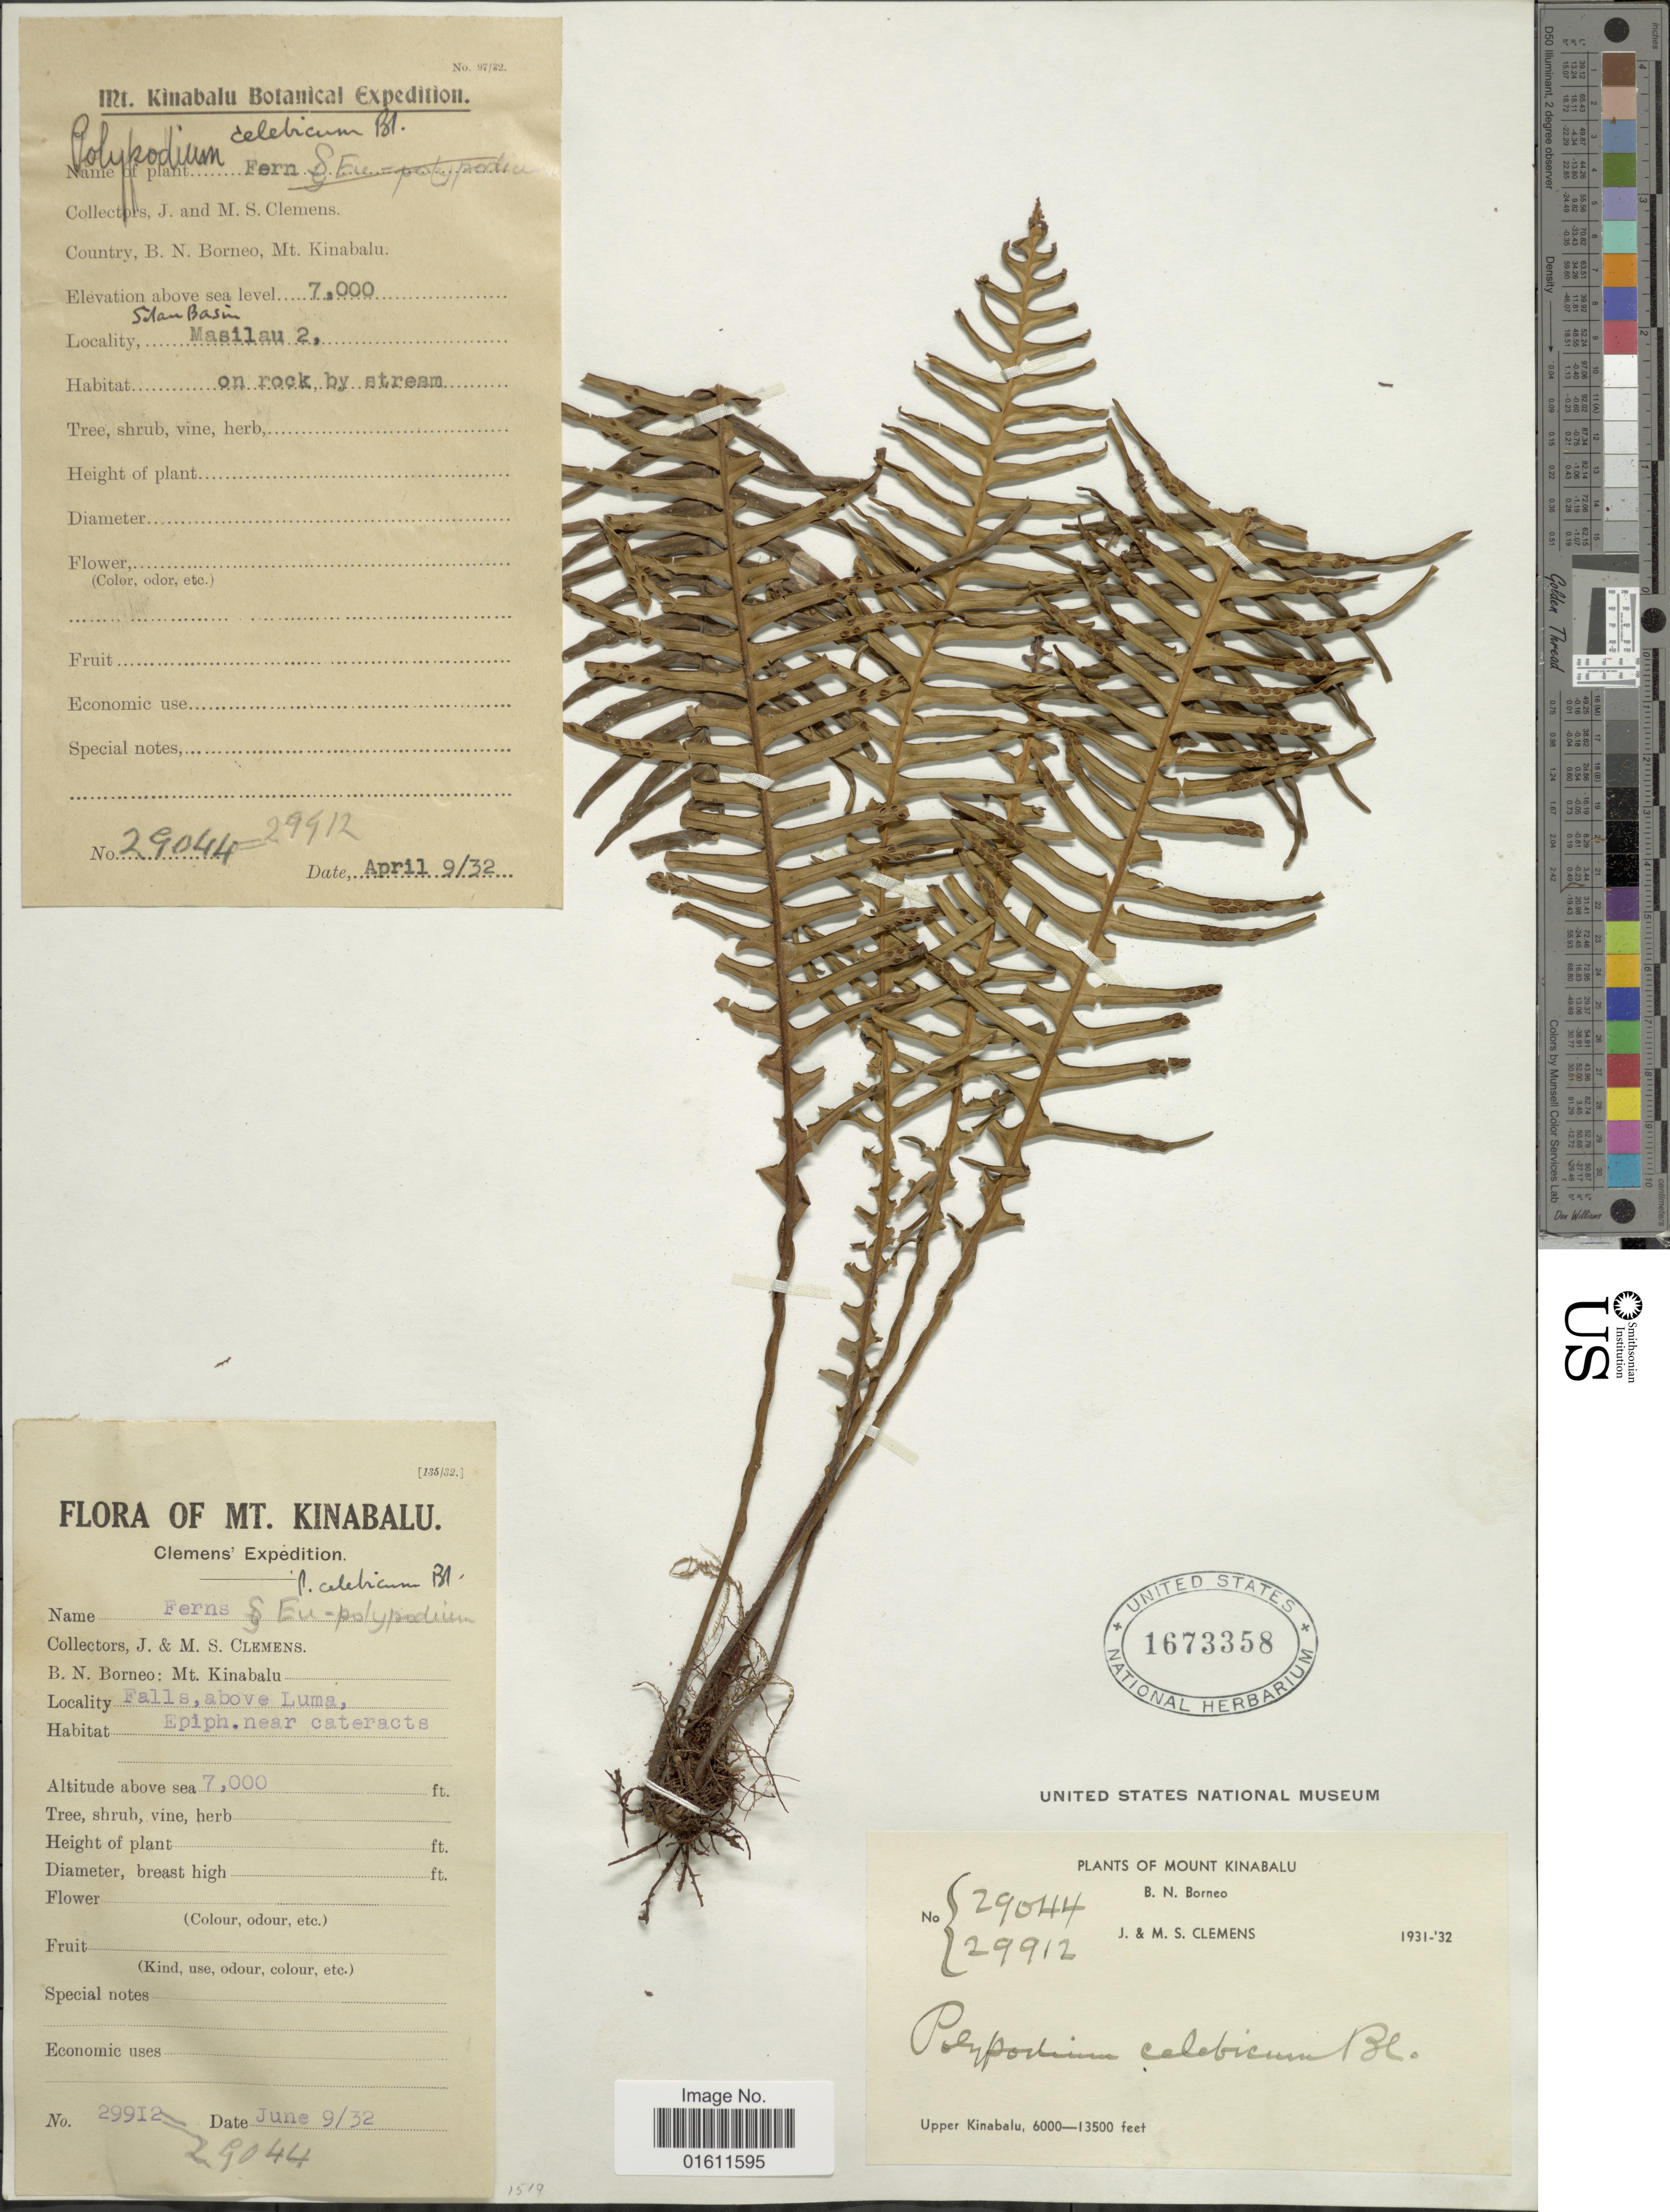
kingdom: Plantae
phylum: Tracheophyta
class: Polypodiopsida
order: Polypodiales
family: Polypodiaceae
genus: Prosaptia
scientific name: Prosaptia celebica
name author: (Blume) Tagawa & K. Iwats.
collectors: J. Clemens & M. S. Clemens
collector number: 29044/29912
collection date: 1932-04-09/1932-06-09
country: Malaysia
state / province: Sabah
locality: Mount Kinabalu, B.N. Borneo, upper Kinabalu, Falls, above Luma, Stan Basin, Masilau 2, on rock by stream.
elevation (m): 2134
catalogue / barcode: US 1673358